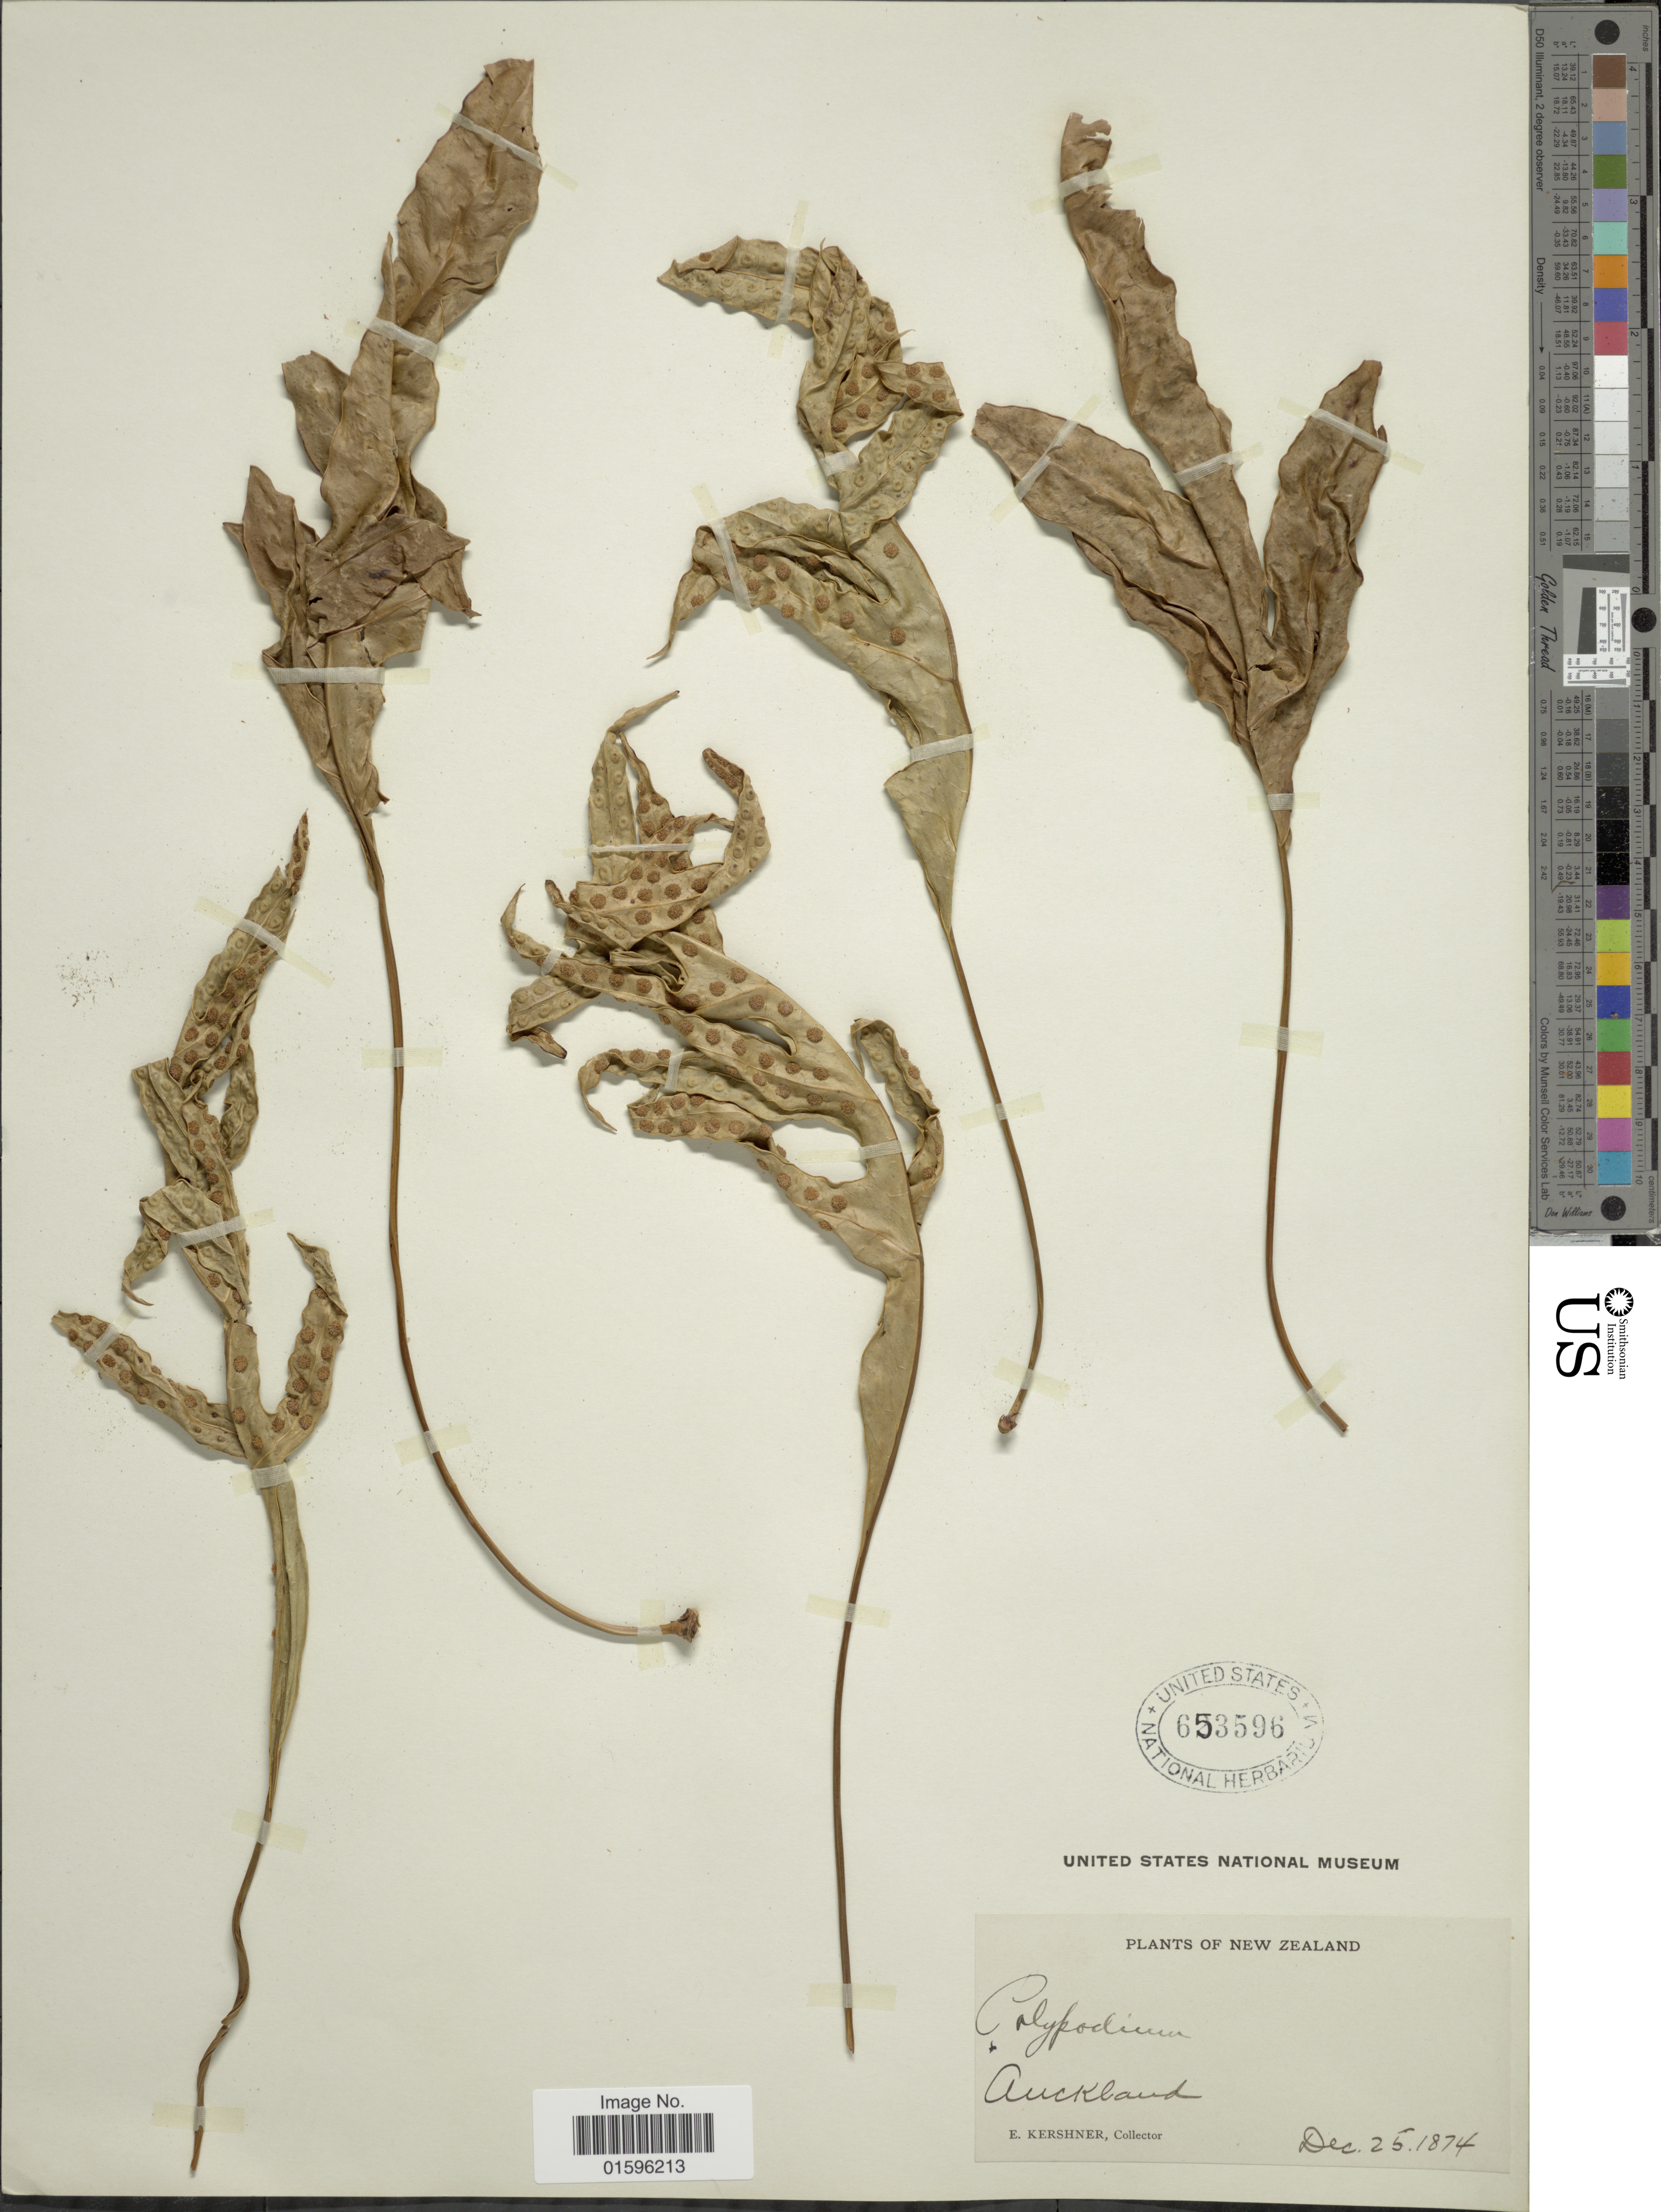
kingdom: Plantae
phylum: Tracheophyta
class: Polypodiopsida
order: Polypodiales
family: Polypodiaceae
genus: Polypodium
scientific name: Polypodium diversifolium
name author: Sw.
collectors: E. Kershner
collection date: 1874-12-25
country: New Zealand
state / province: Auckland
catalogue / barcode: US 653596